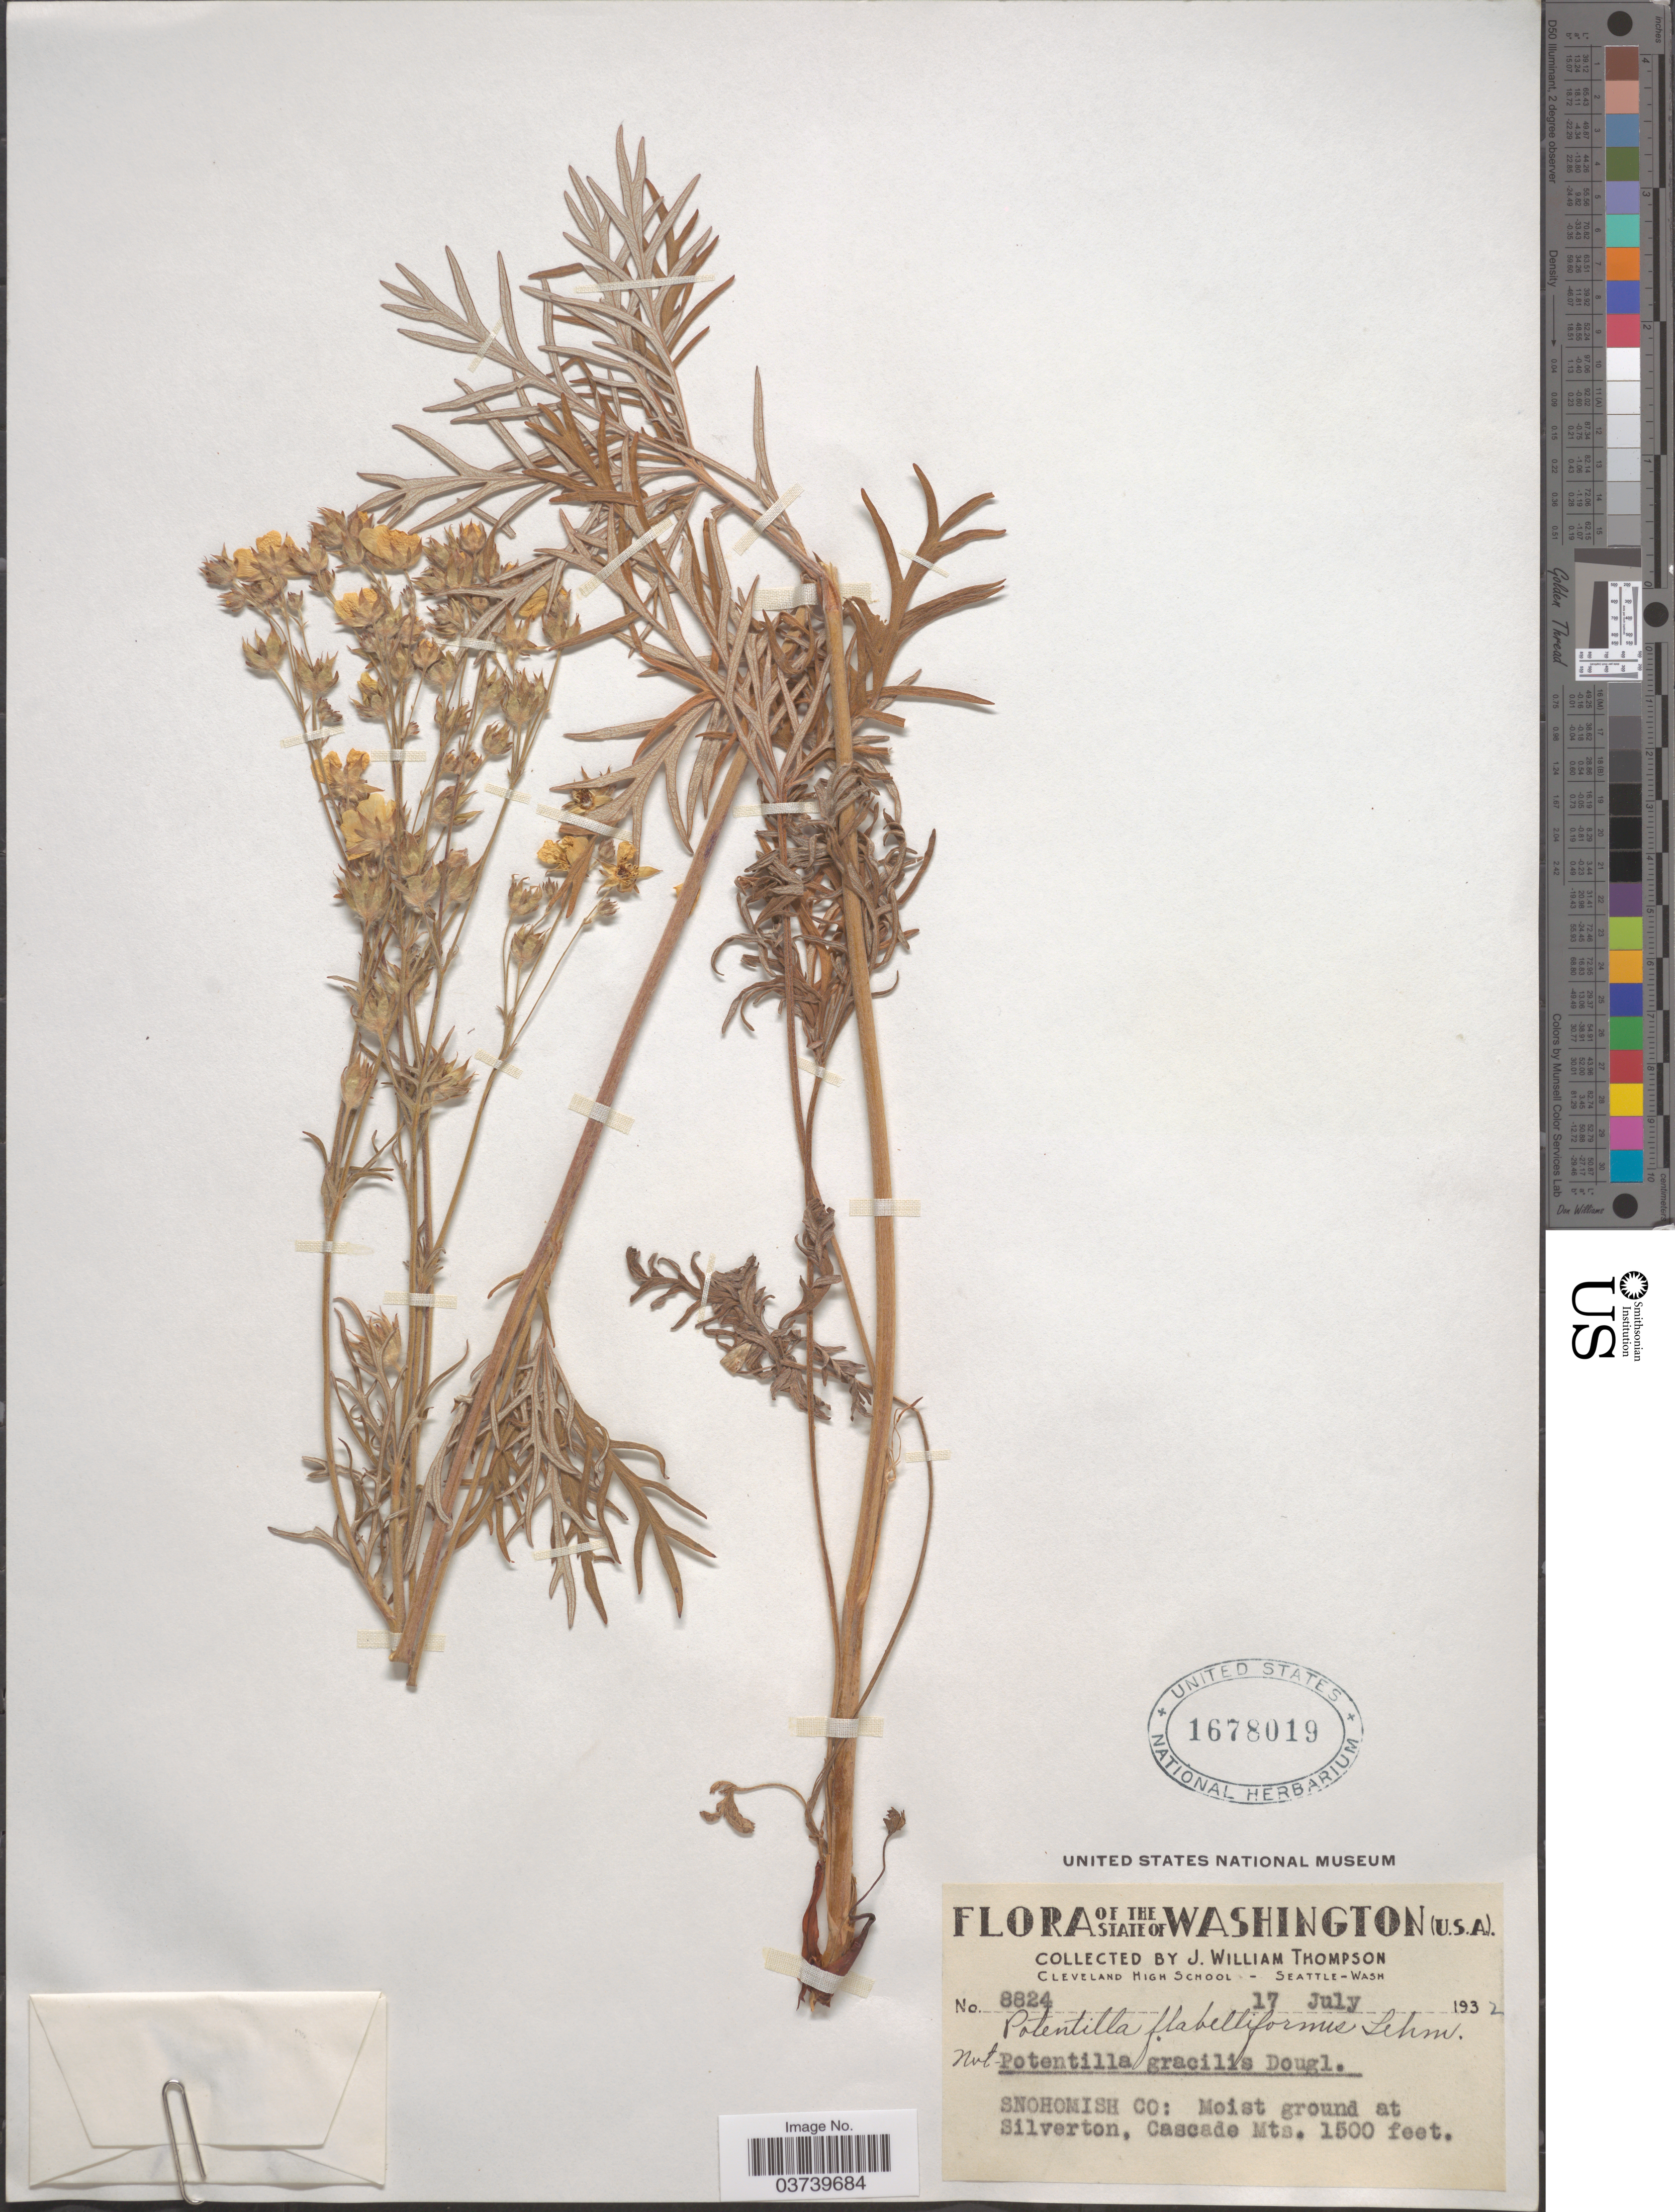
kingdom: Plantae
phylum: Tracheophyta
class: Magnoliopsida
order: Rosales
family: Rosaceae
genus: Potentilla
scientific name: Potentilla gracilis var. flabelliformis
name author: (Lehm.) Nutt.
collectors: J. W. Thompson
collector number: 8824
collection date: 1932-07-17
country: United States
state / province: Washington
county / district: Snohomish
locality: Snohomish Co: Moist ground at Silverton, Cascade Mts.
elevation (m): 457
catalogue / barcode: US 1678019